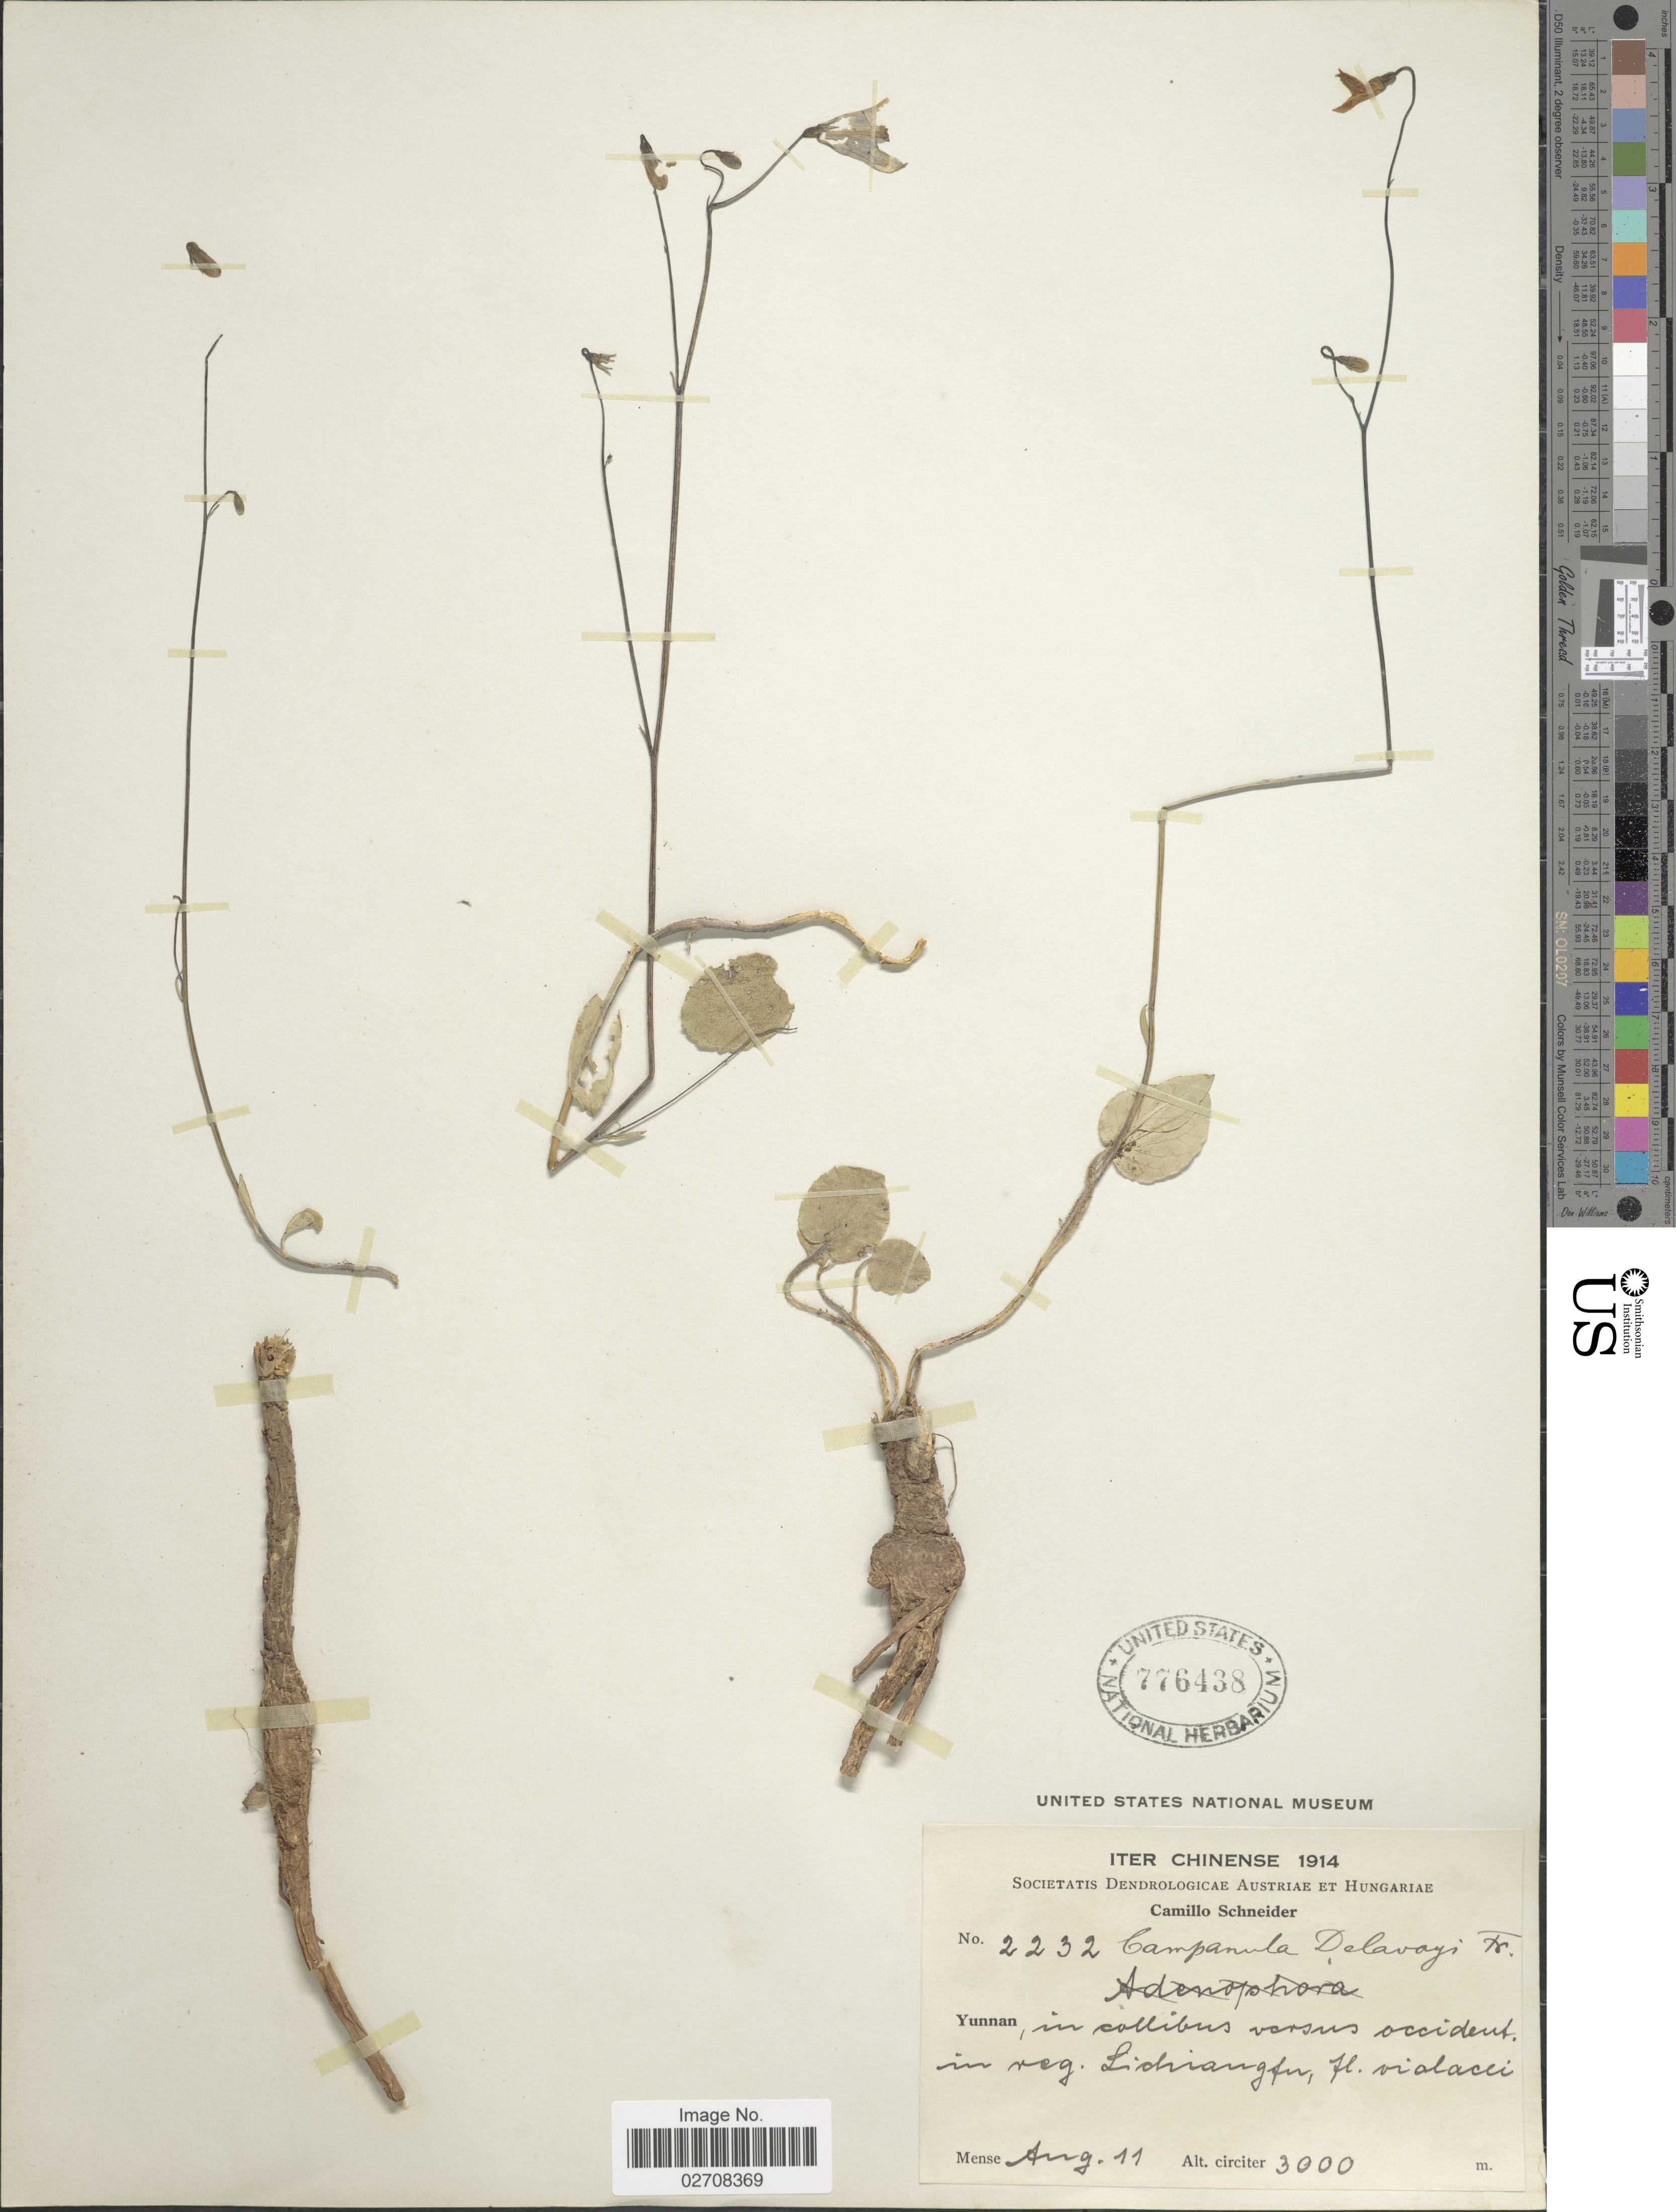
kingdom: Plantae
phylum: Tracheophyta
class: Magnoliopsida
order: Asterales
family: Campanulaceae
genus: Campanula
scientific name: Campanula delavayi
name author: Franch.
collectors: C. K. Schneider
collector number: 2232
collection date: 1914-08-11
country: China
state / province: Yunnan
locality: In collibus versus occident. in reg. Lichiangfu.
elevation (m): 3000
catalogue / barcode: US 776438